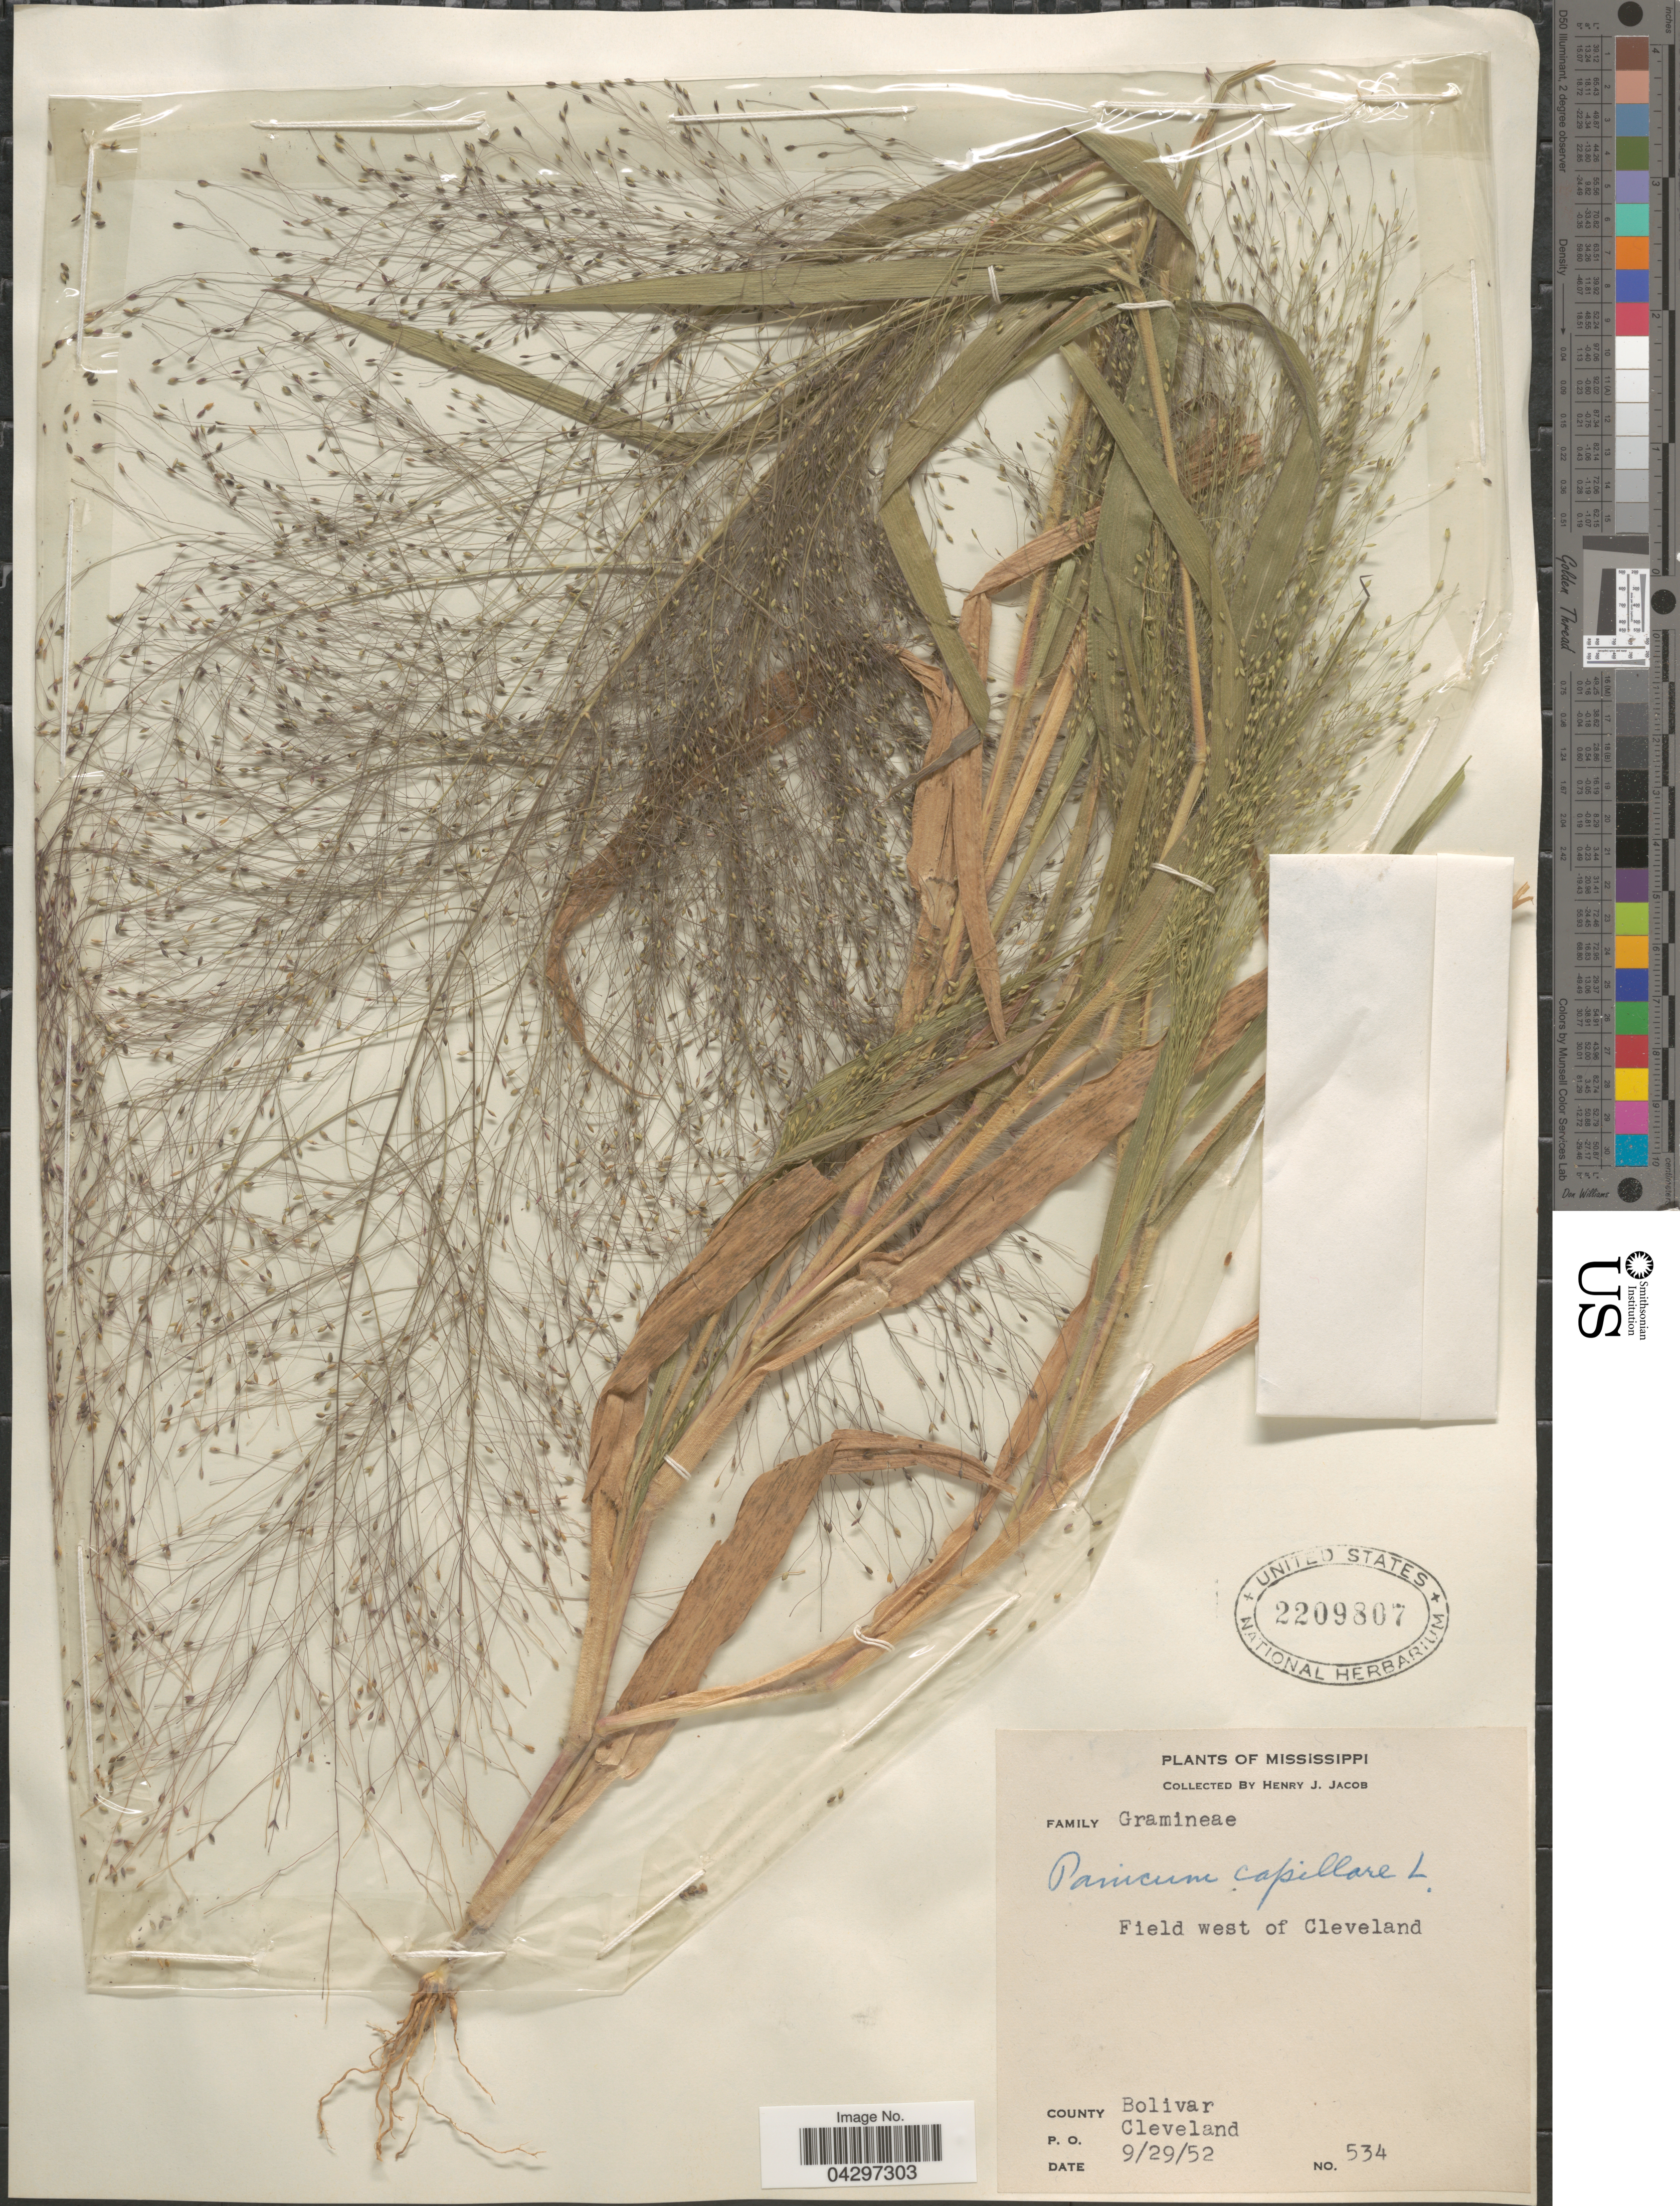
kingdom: Plantae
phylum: Tracheophyta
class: Liliopsida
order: Poales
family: Poaceae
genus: Panicum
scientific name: Panicum capillare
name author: L.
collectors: H. Jacob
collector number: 534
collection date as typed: Transcribed d/m/y: 29/9/52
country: United States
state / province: Mississippi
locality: Field west of Cleveland. County Bolivar. P. O. Cleveland.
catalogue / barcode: US 2209807